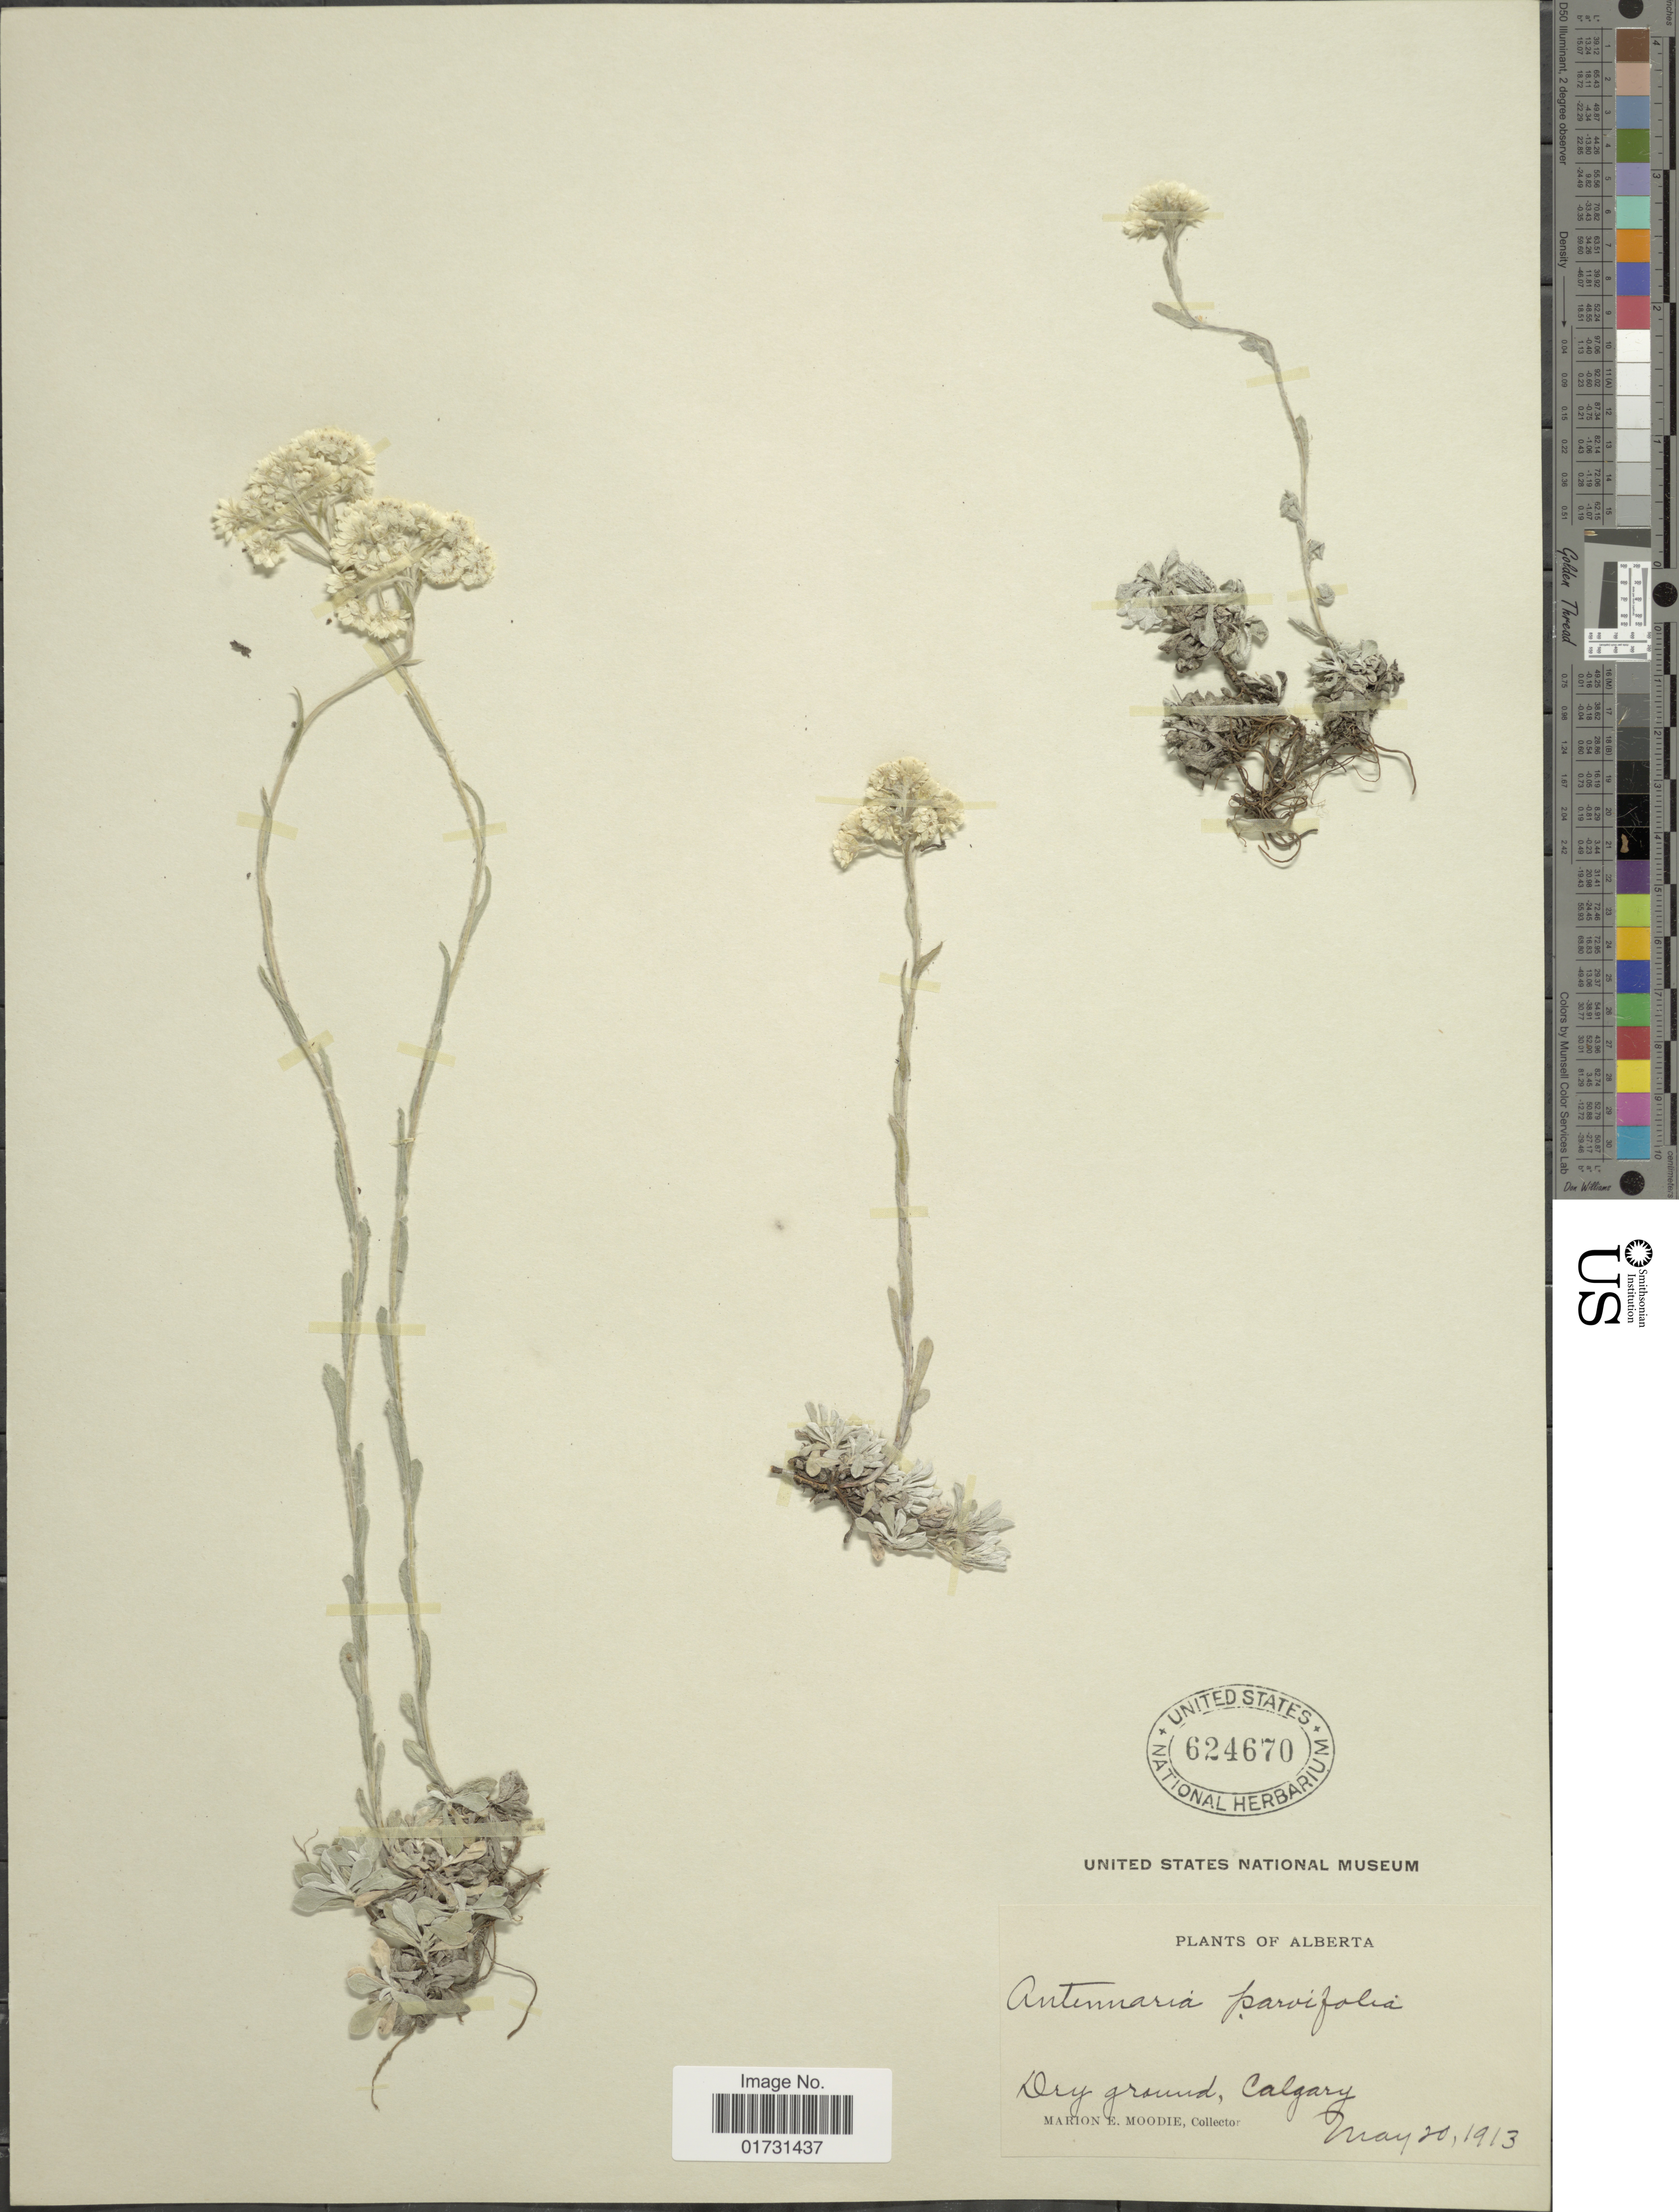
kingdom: Plantae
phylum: Tracheophyta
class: Magnoliopsida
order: Asterales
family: Asteraceae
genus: Antennaria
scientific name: Antennaria microphylla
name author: Rydb.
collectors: M. E. Moodie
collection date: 1913-05-20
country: Canada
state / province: Alberta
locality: Calgary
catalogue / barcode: US 624670